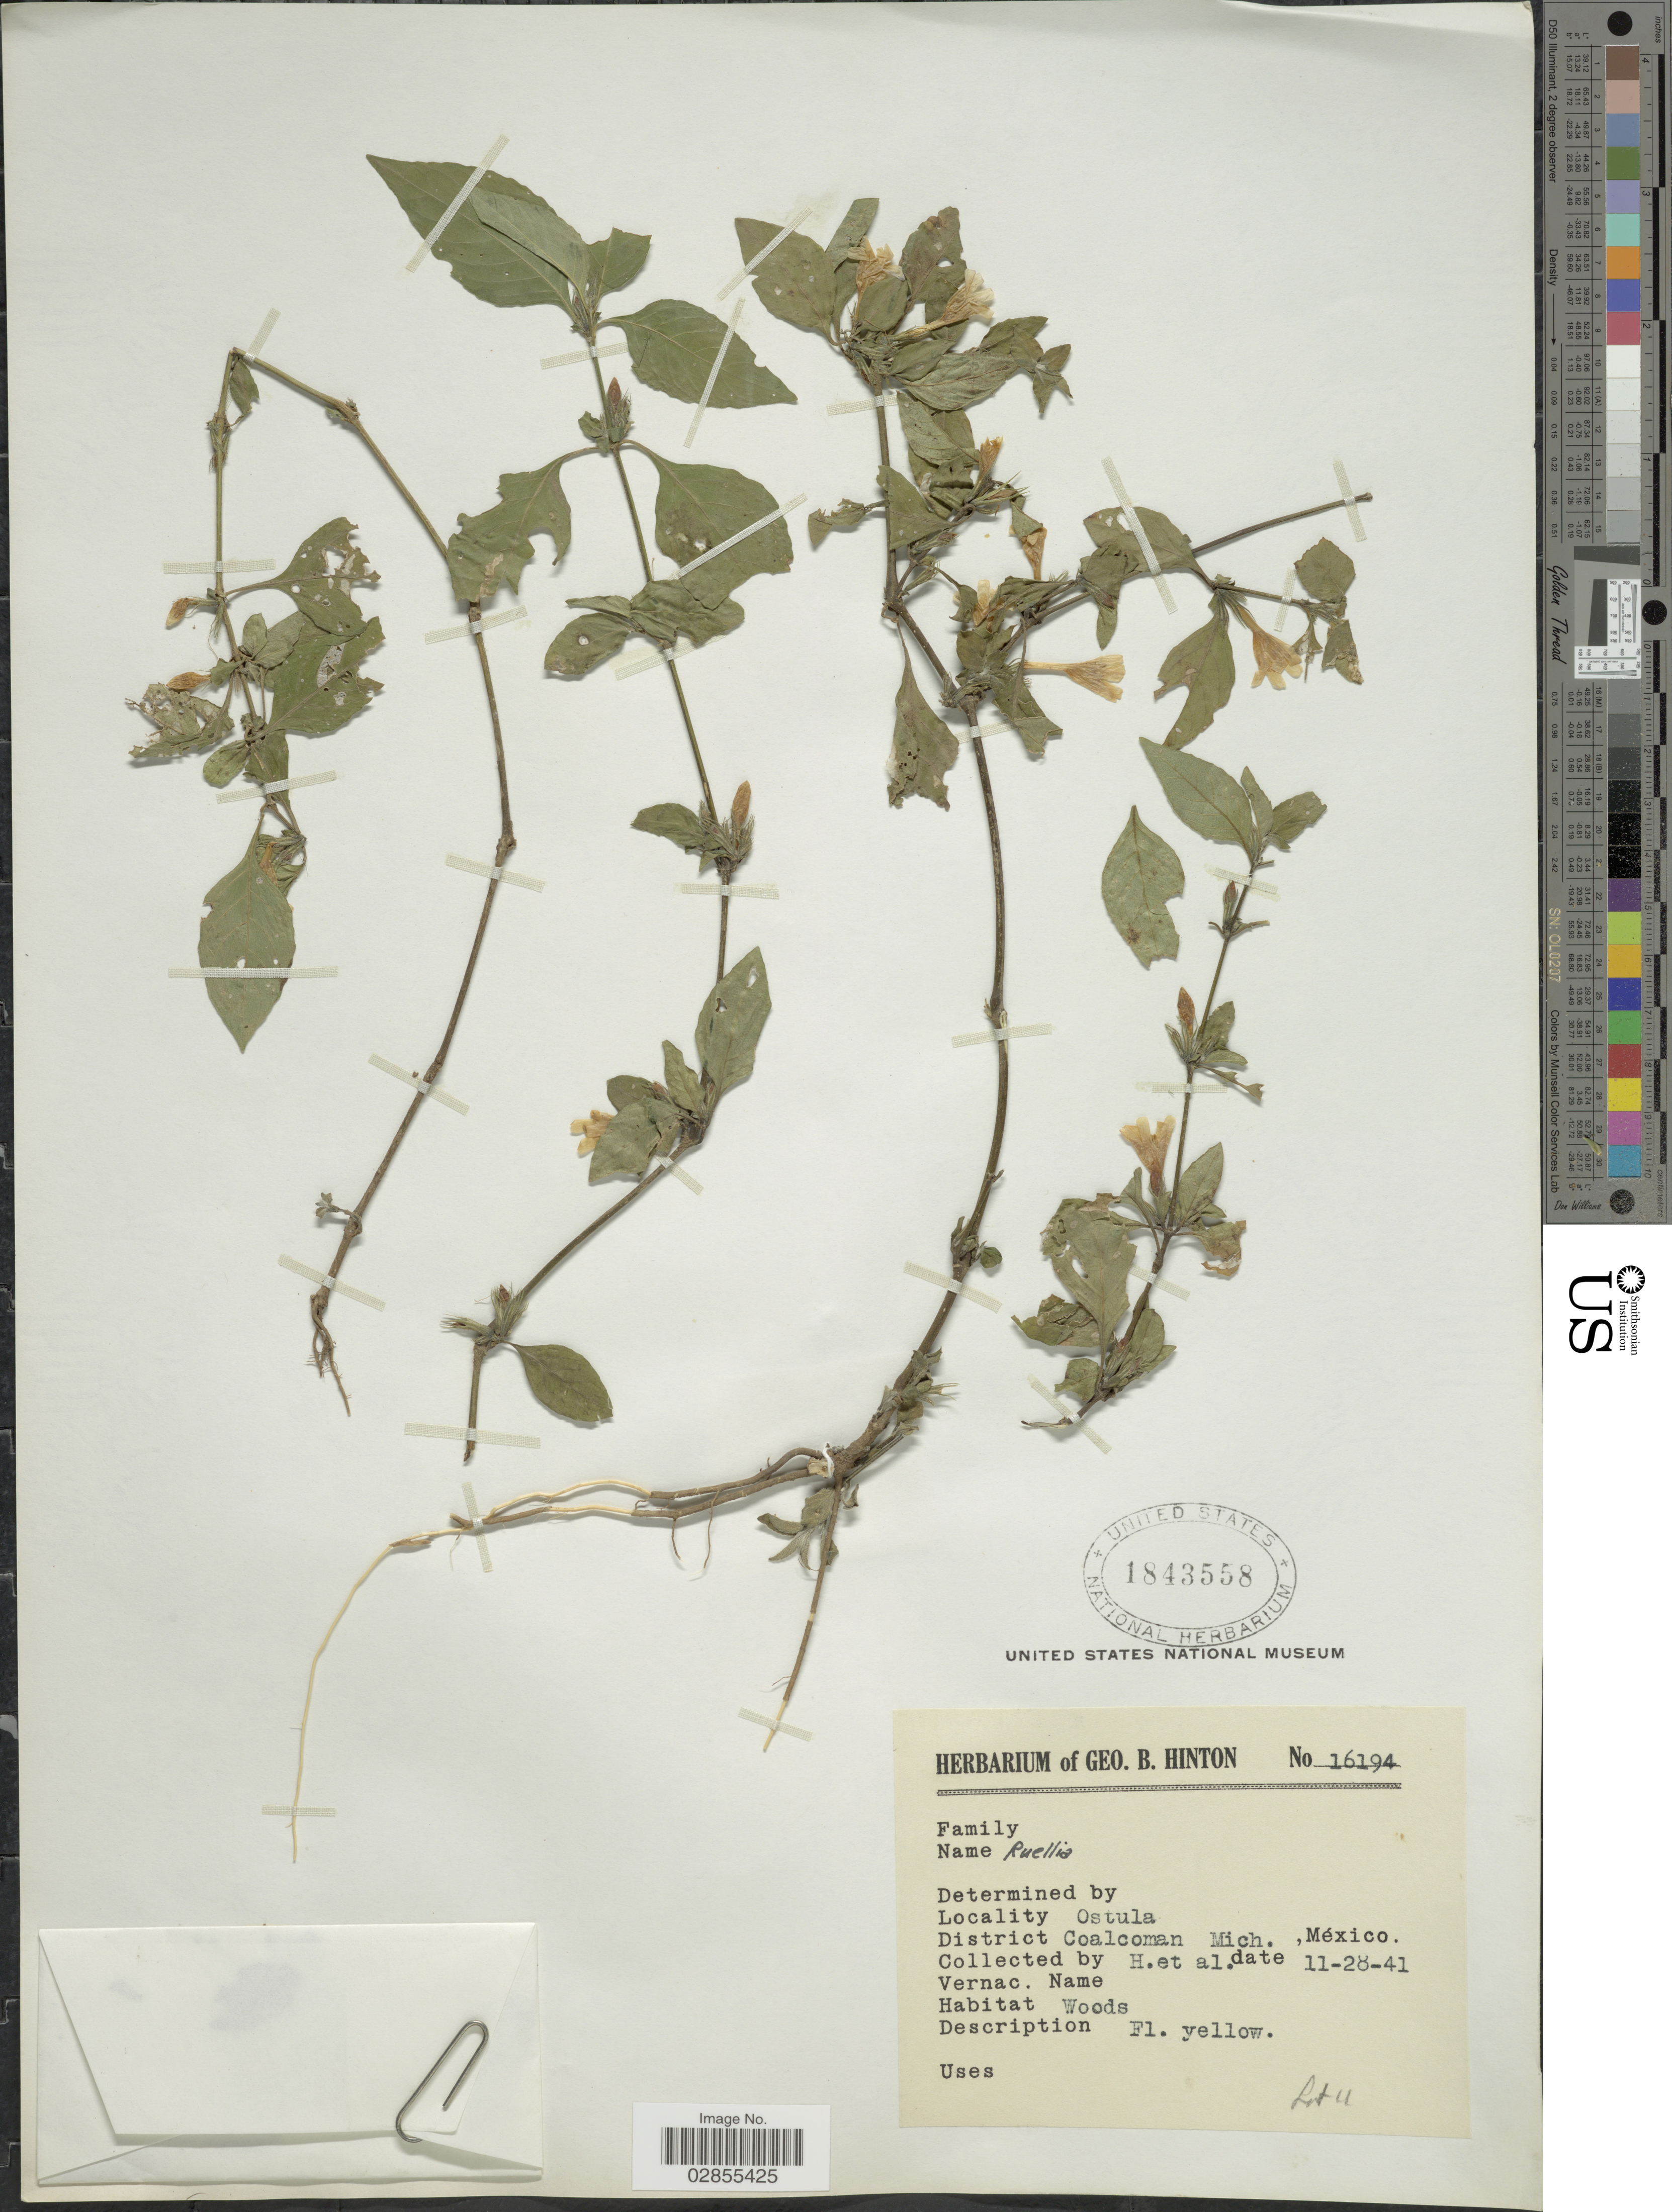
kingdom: Plantae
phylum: Tracheophyta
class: Magnoliopsida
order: Lamiales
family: Acanthaceae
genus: Dyschoriste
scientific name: Dyschoriste hirsutissima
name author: (Nees) Kuntze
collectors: G. B. Hinton & et al.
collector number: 16194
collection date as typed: Transcribed d/m/y: 28/11/41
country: Mexico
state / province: Michoacán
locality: Ostula, District Coalcoman, Mich.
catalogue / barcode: US 1843558